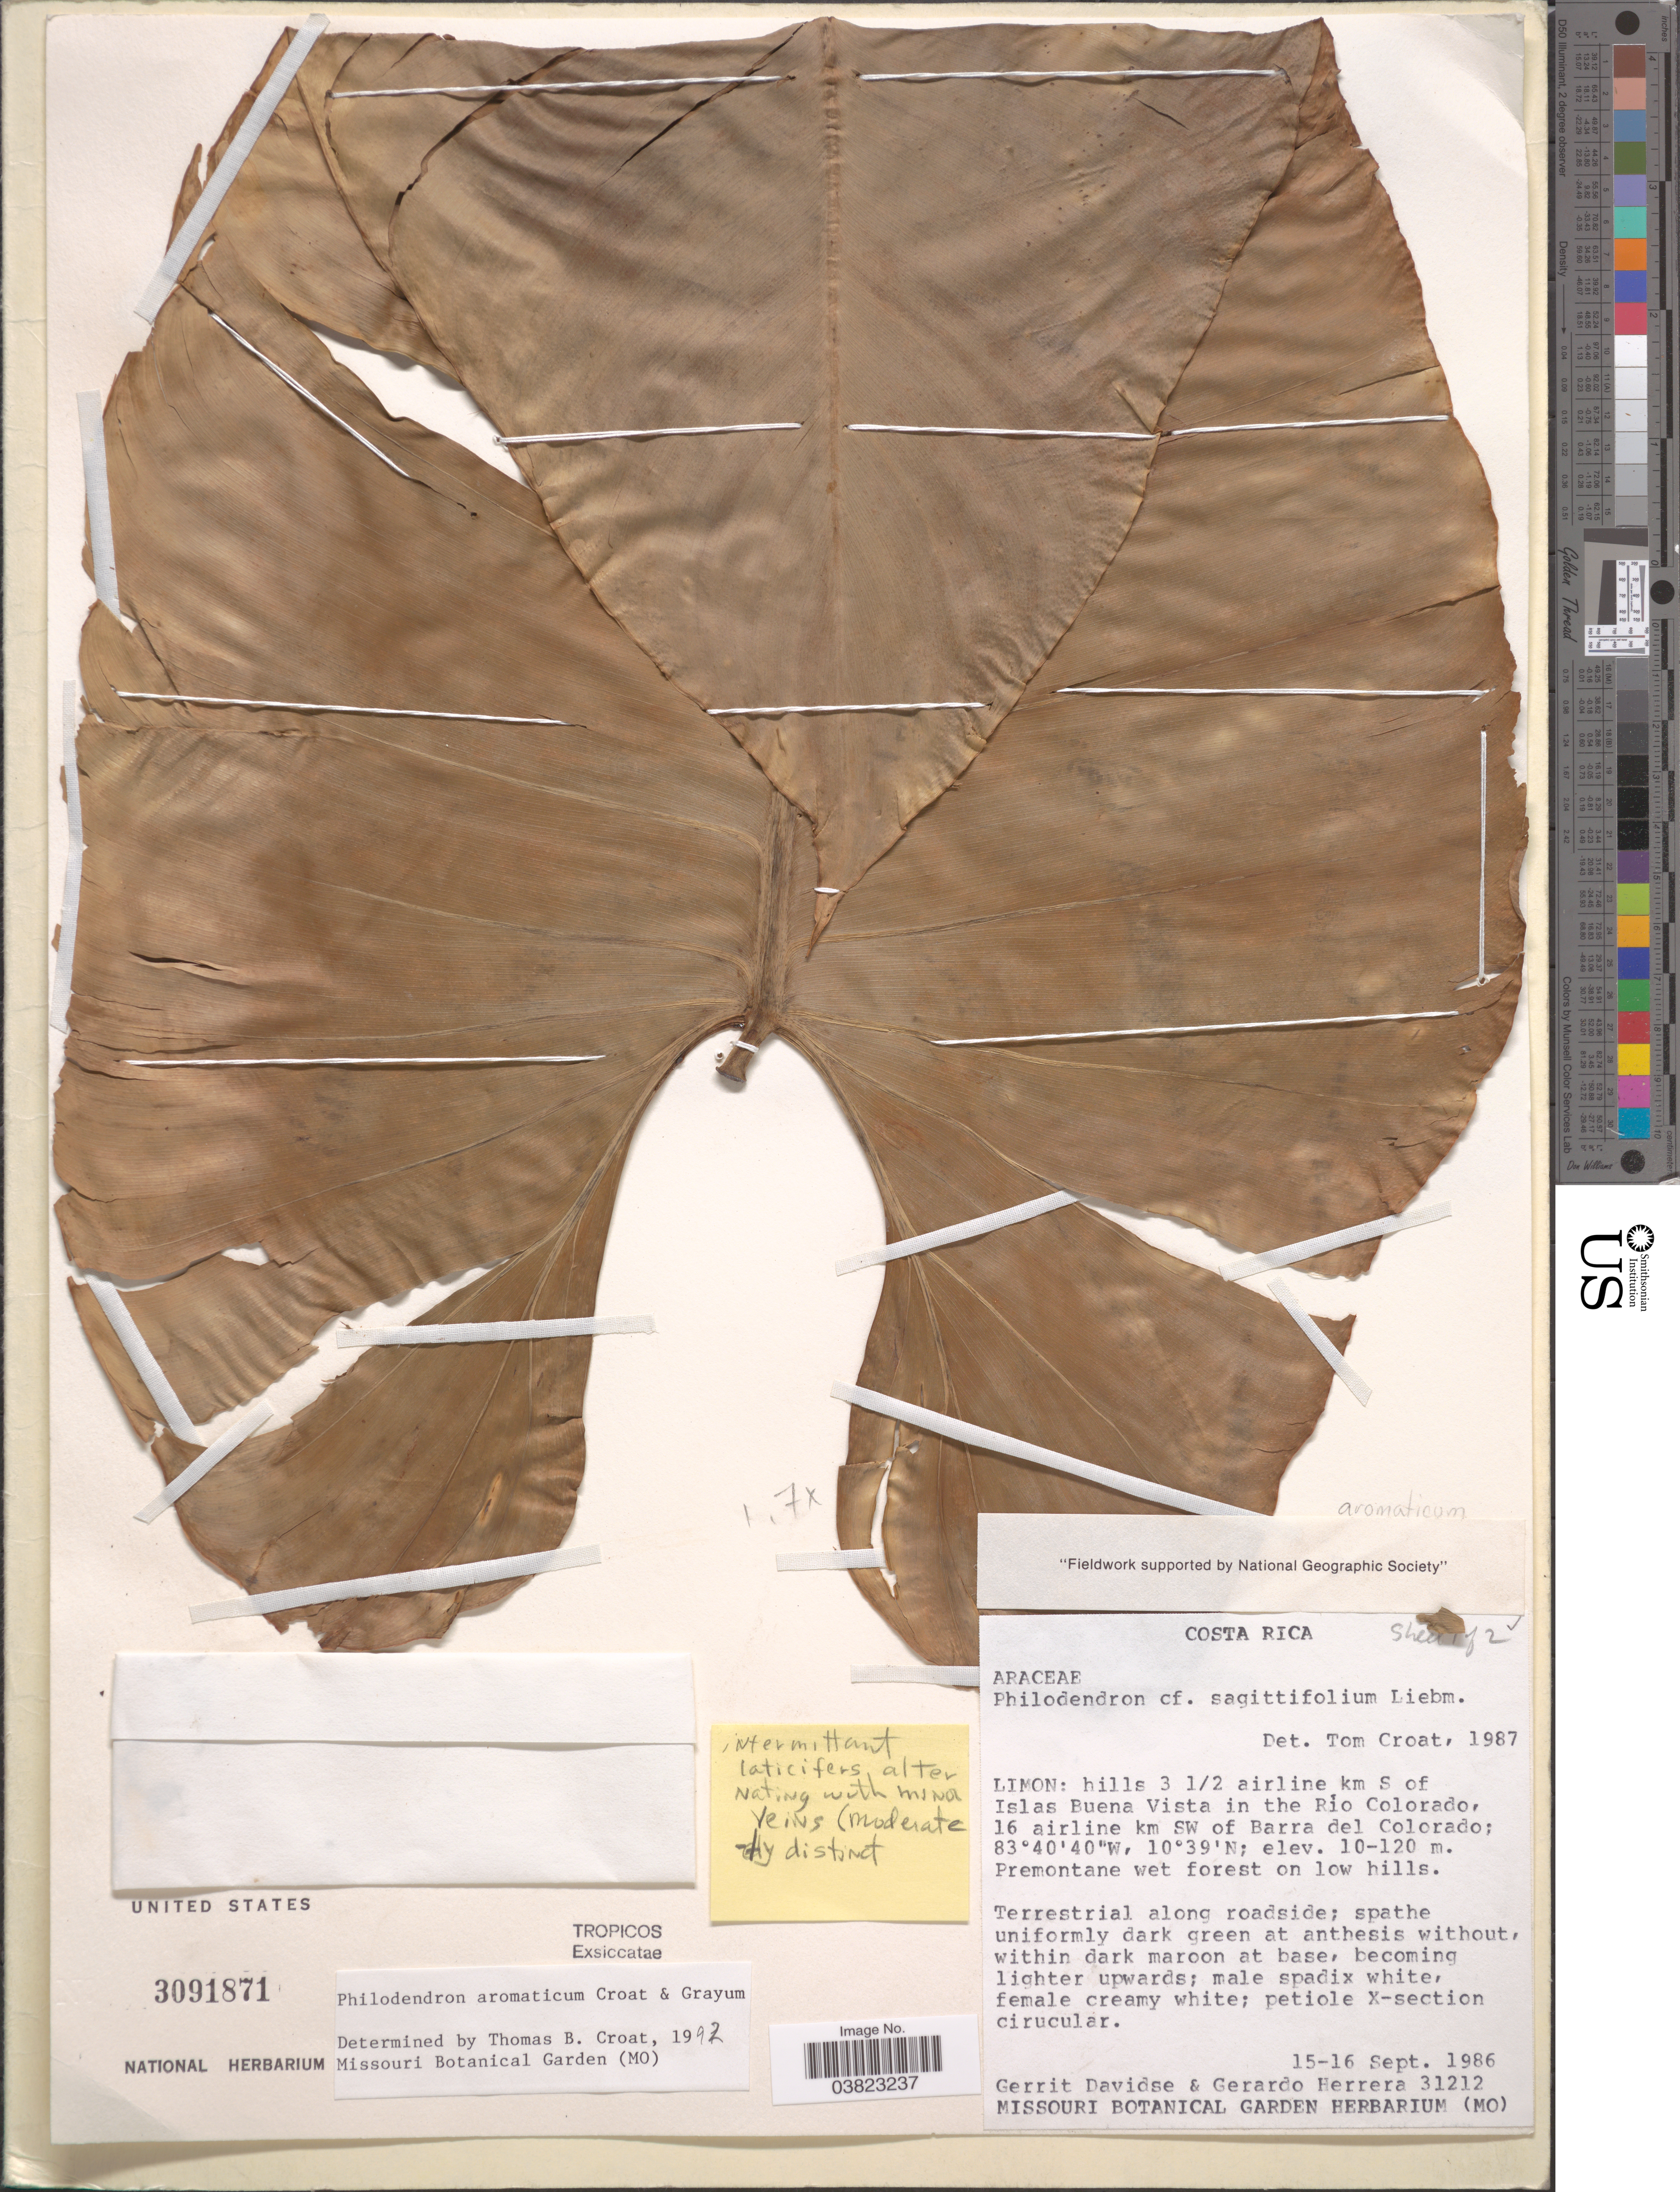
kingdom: Plantae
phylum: Tracheophyta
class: Liliopsida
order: Alismatales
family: Araceae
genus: Philodendron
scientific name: Philodendron aromaticum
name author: Croat & Grayum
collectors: G. Davidse & G. Herrera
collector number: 31212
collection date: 1986-09-15/1986-09-16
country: Costa Rica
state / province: Limón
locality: Hills 3 1/2 airline km S of Islas Buena Vista in the Río Colorado, 16 airline km SW of Barra del Colorado.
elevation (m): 10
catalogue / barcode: US 3091871